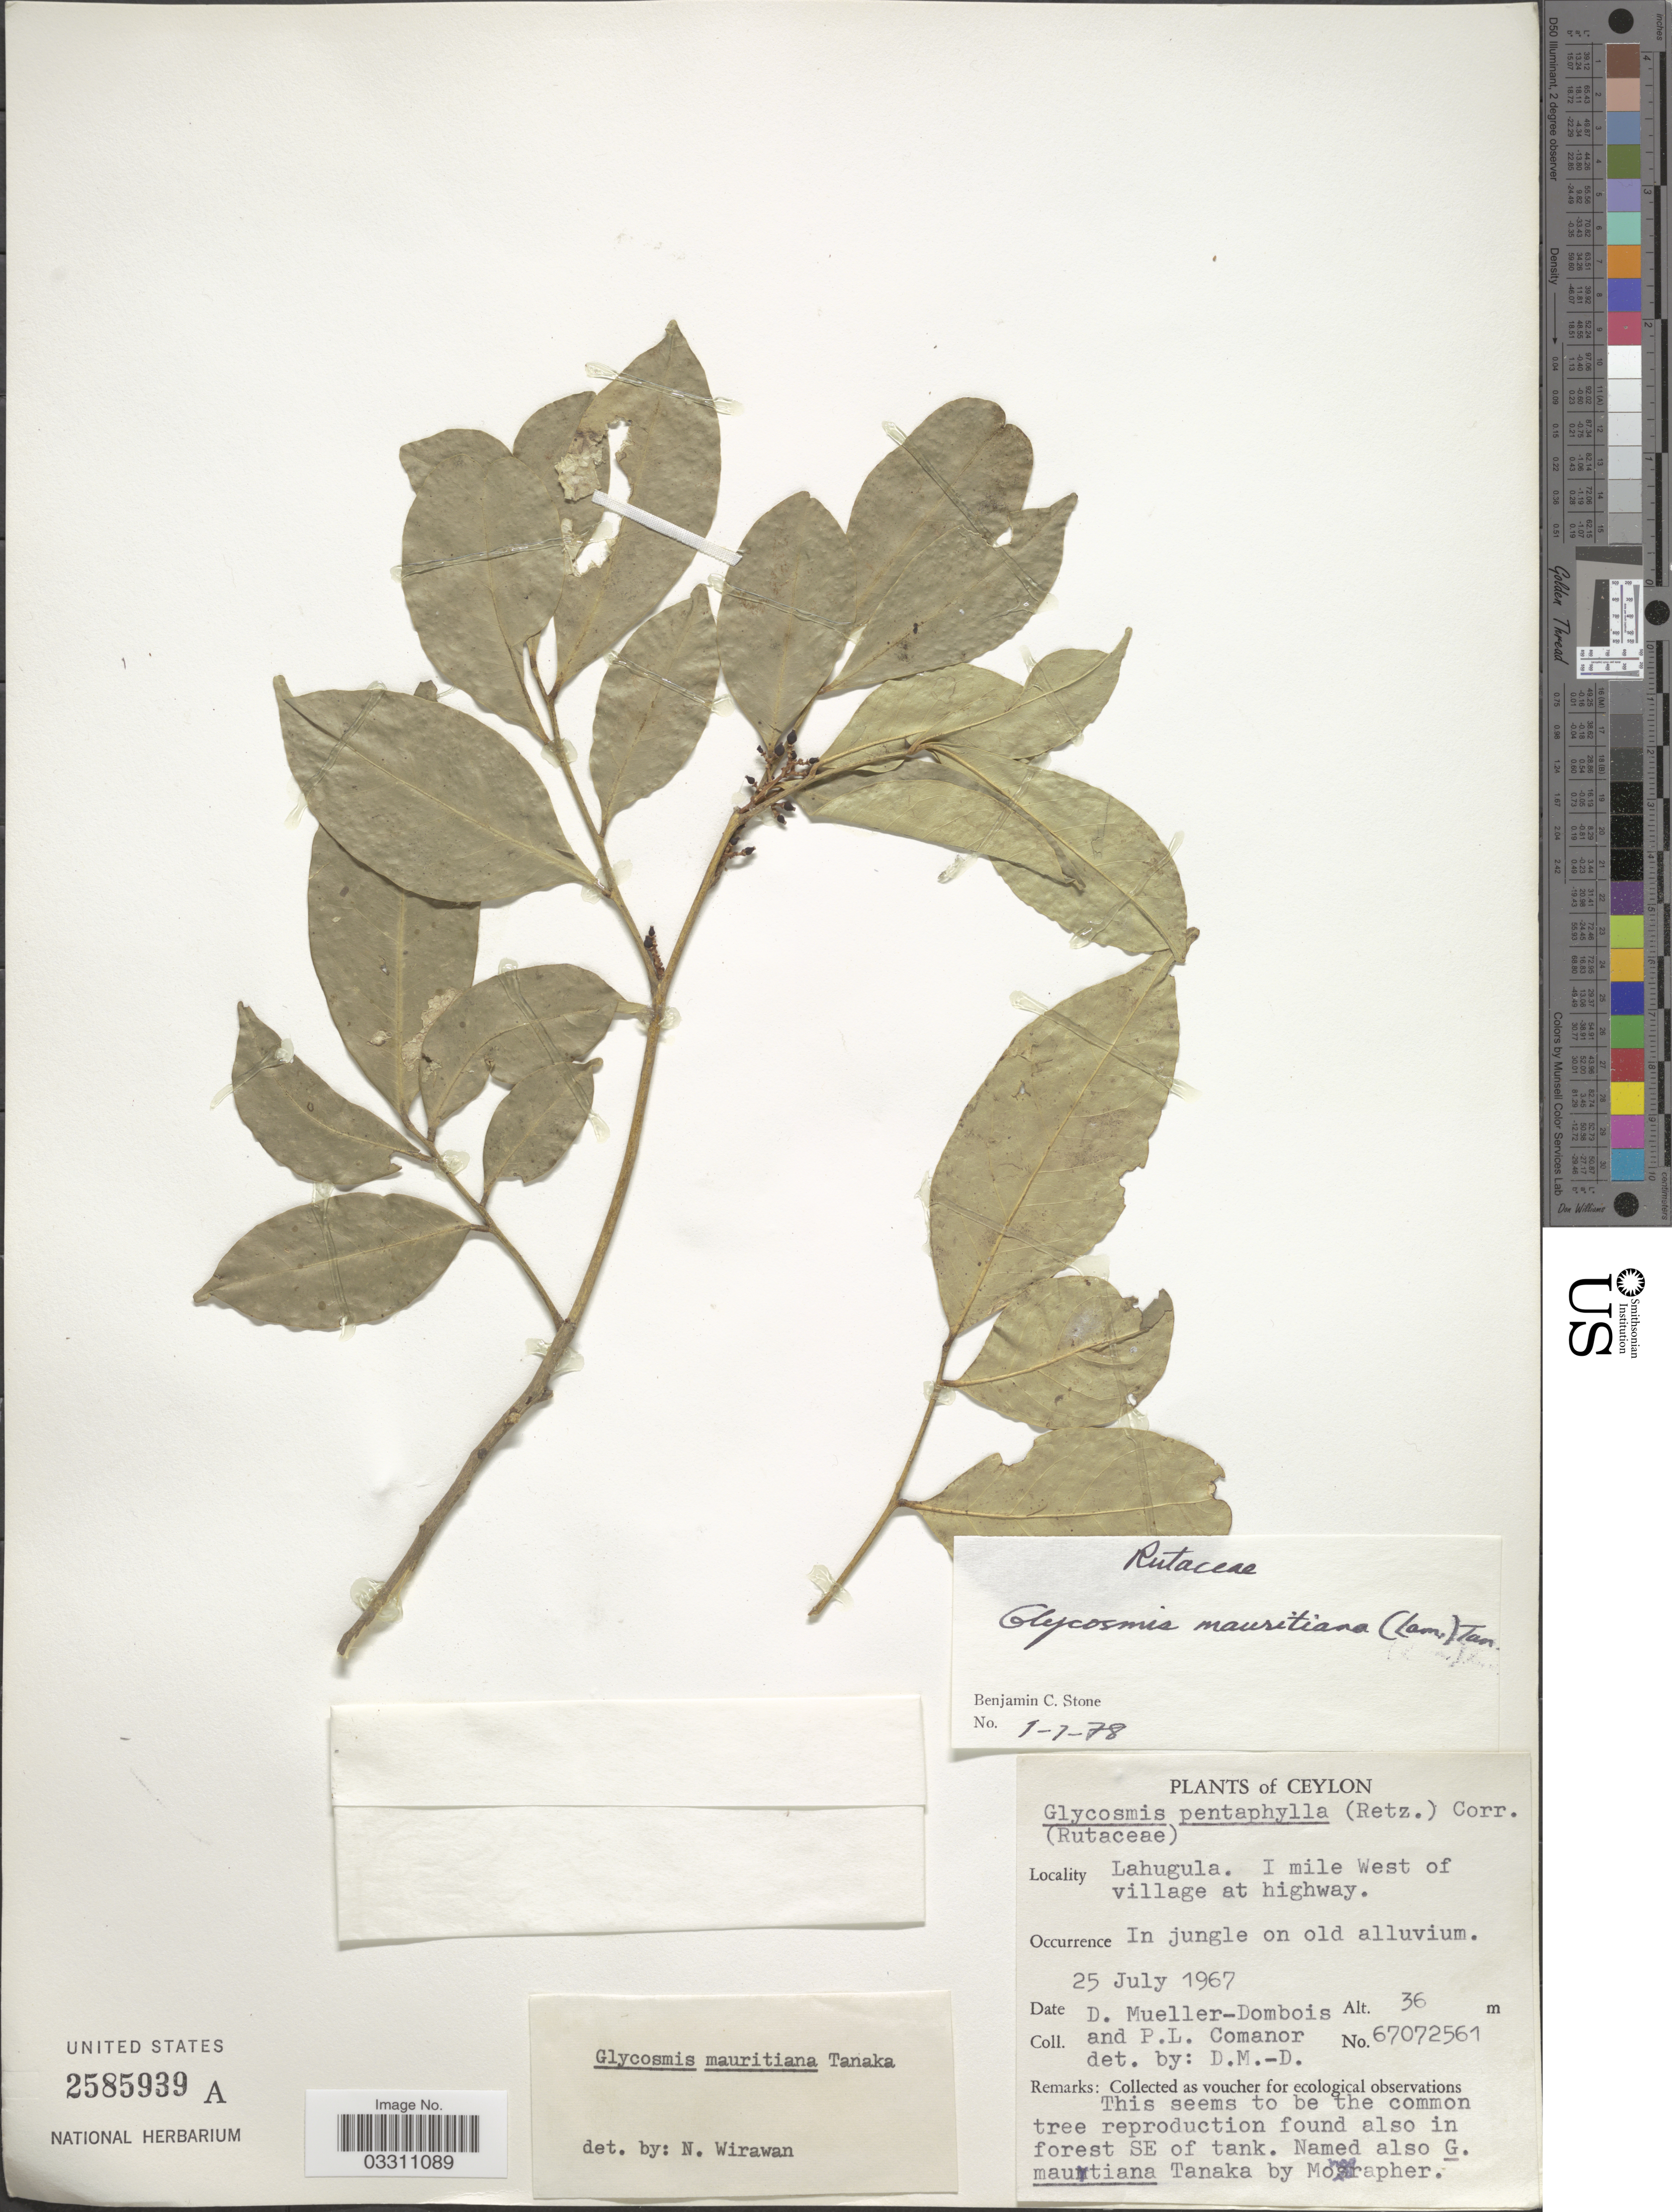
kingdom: Plantae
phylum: Tracheophyta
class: Magnoliopsida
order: Sapindales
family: Rutaceae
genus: Glycosmis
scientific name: Glycosmis mauritiana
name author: (Lamkey) Tanaka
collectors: D. Mueller-Dombois & P. Comanor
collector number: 67072561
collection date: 1967-07-25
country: Sri Lanka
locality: Ceylon, Lahugula. 1 mile West of village at highway.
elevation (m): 36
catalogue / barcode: US 2585939A